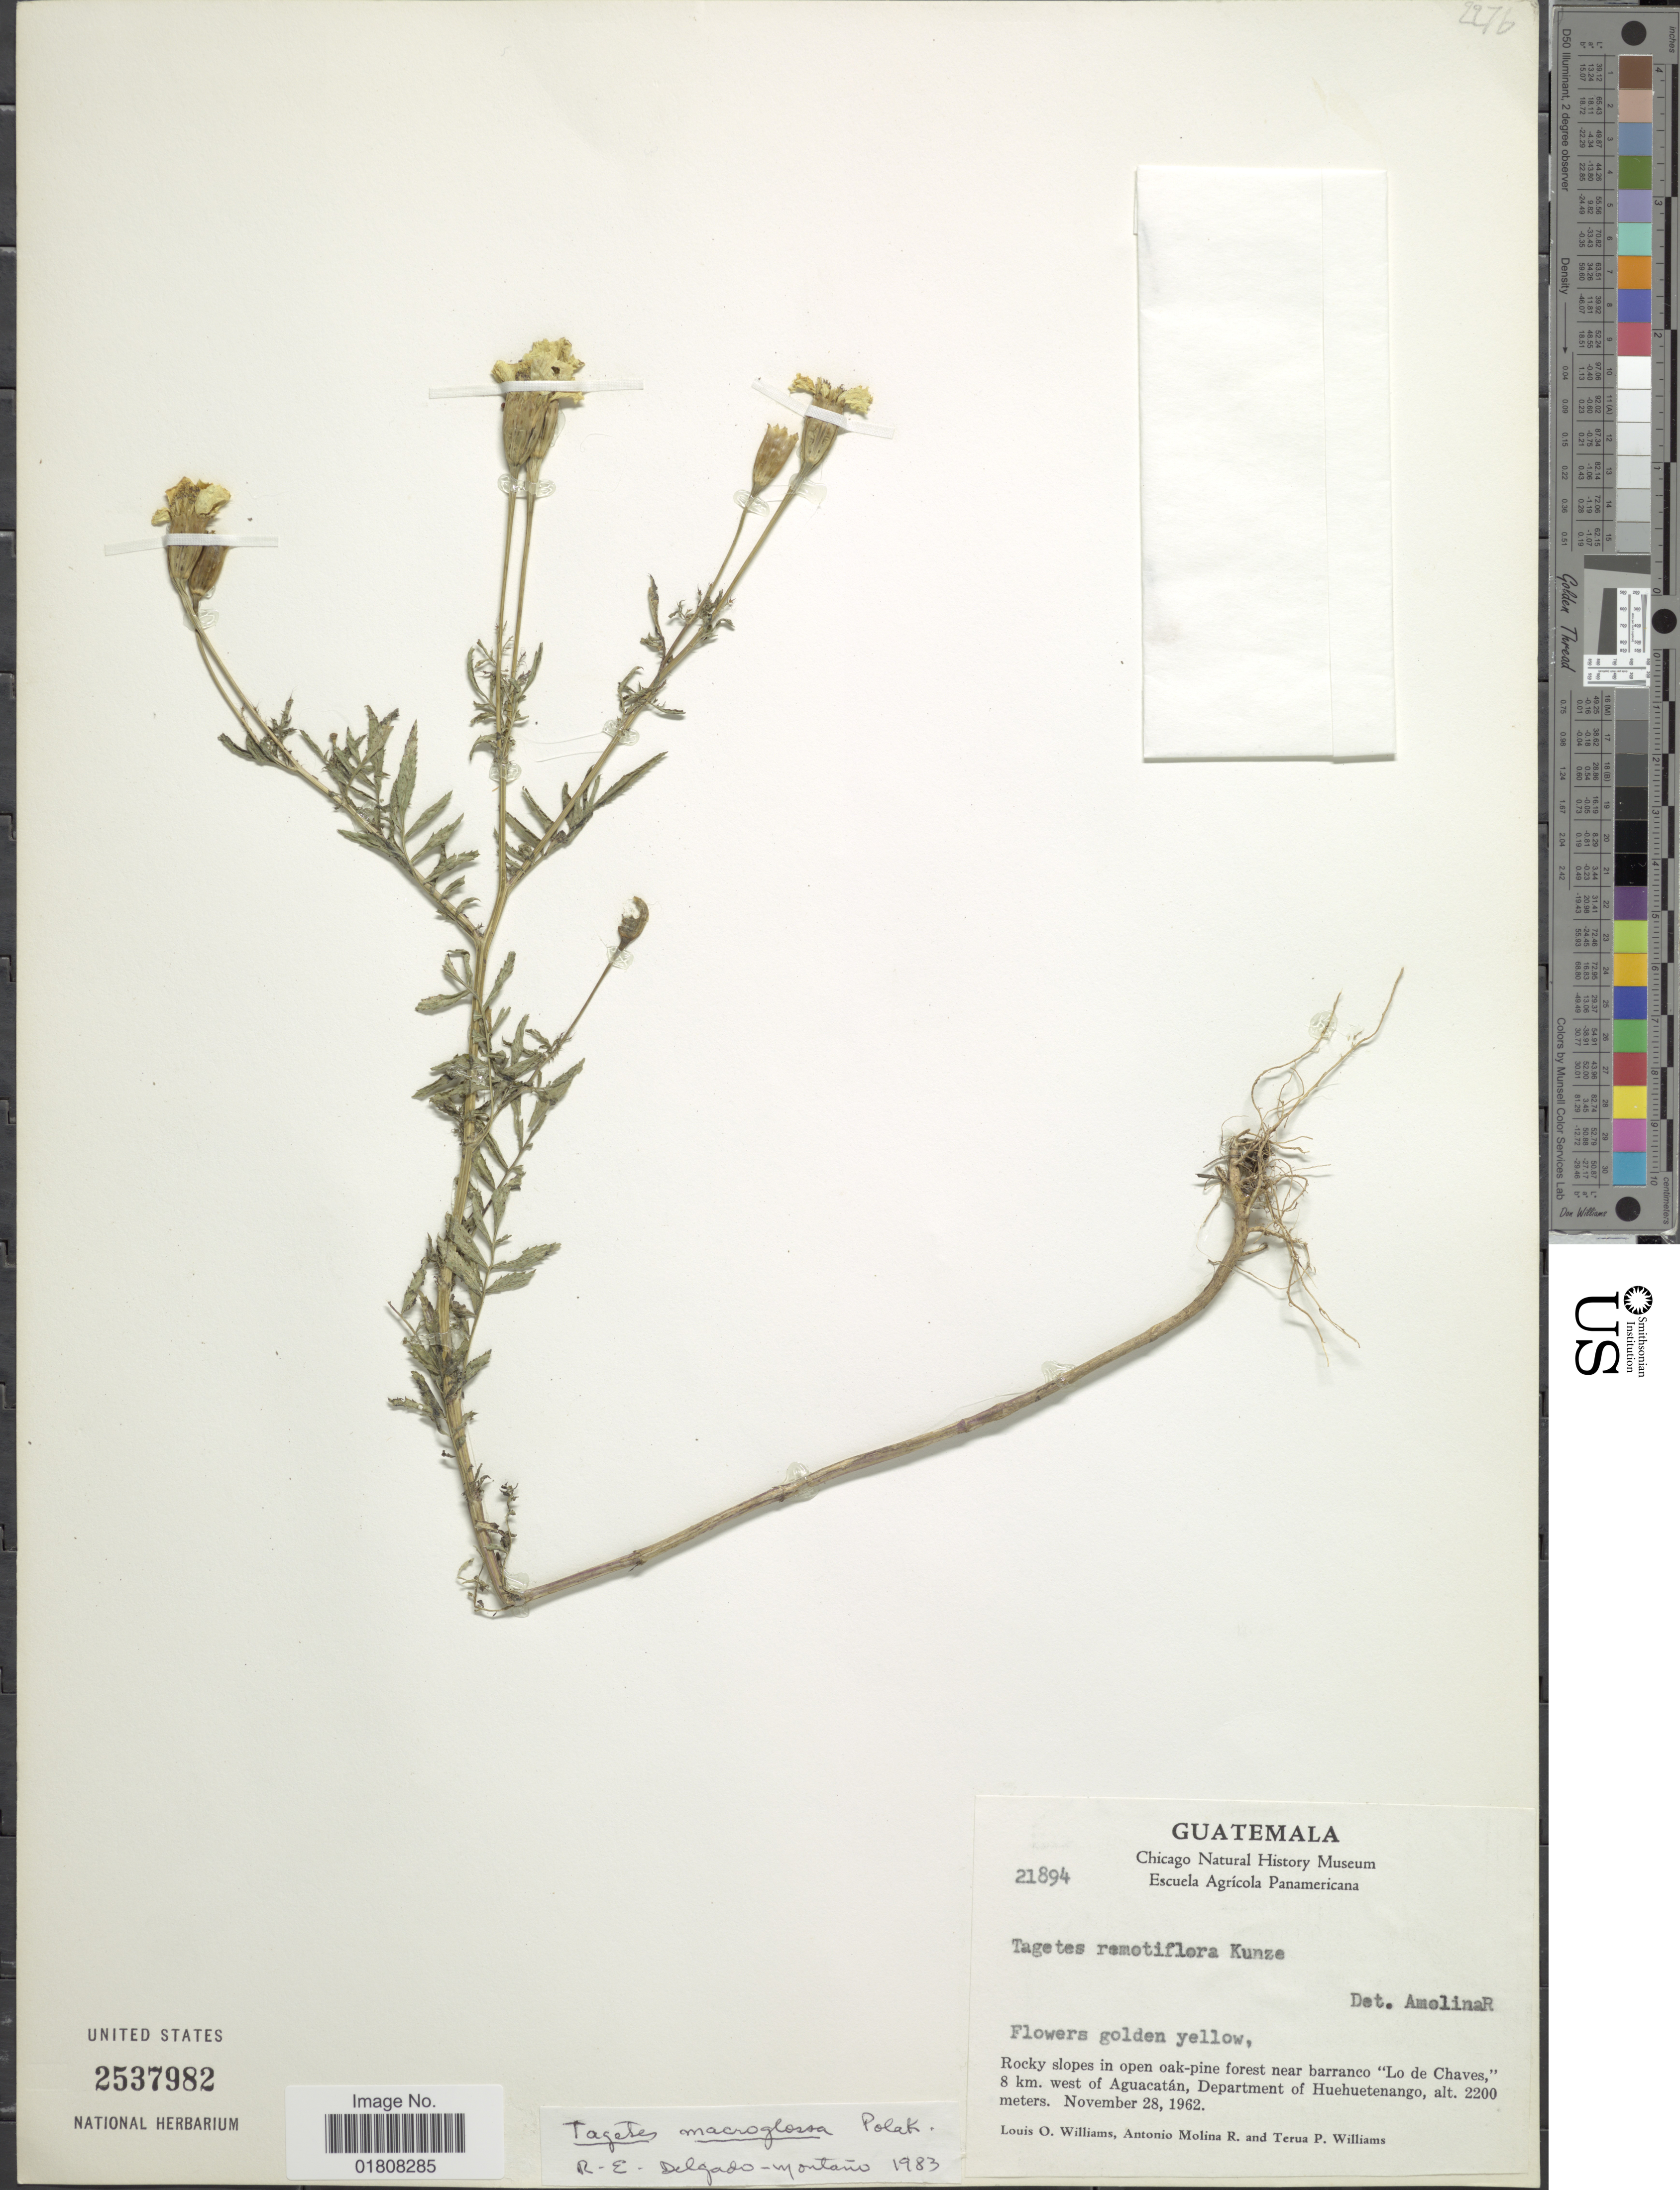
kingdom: Plantae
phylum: Tracheophyta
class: Magnoliopsida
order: Asterales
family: Asteraceae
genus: Tagetes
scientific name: Tagetes macroglossa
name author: Polak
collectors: L. O. Williams, A. Molina R. & T. P. Williams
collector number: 21894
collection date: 1962-11-28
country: Guatemala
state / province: Huehuetenango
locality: Near barranco "Lo de Chaves," 8 km west of Aguacatan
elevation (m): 2200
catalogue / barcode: US 2537982